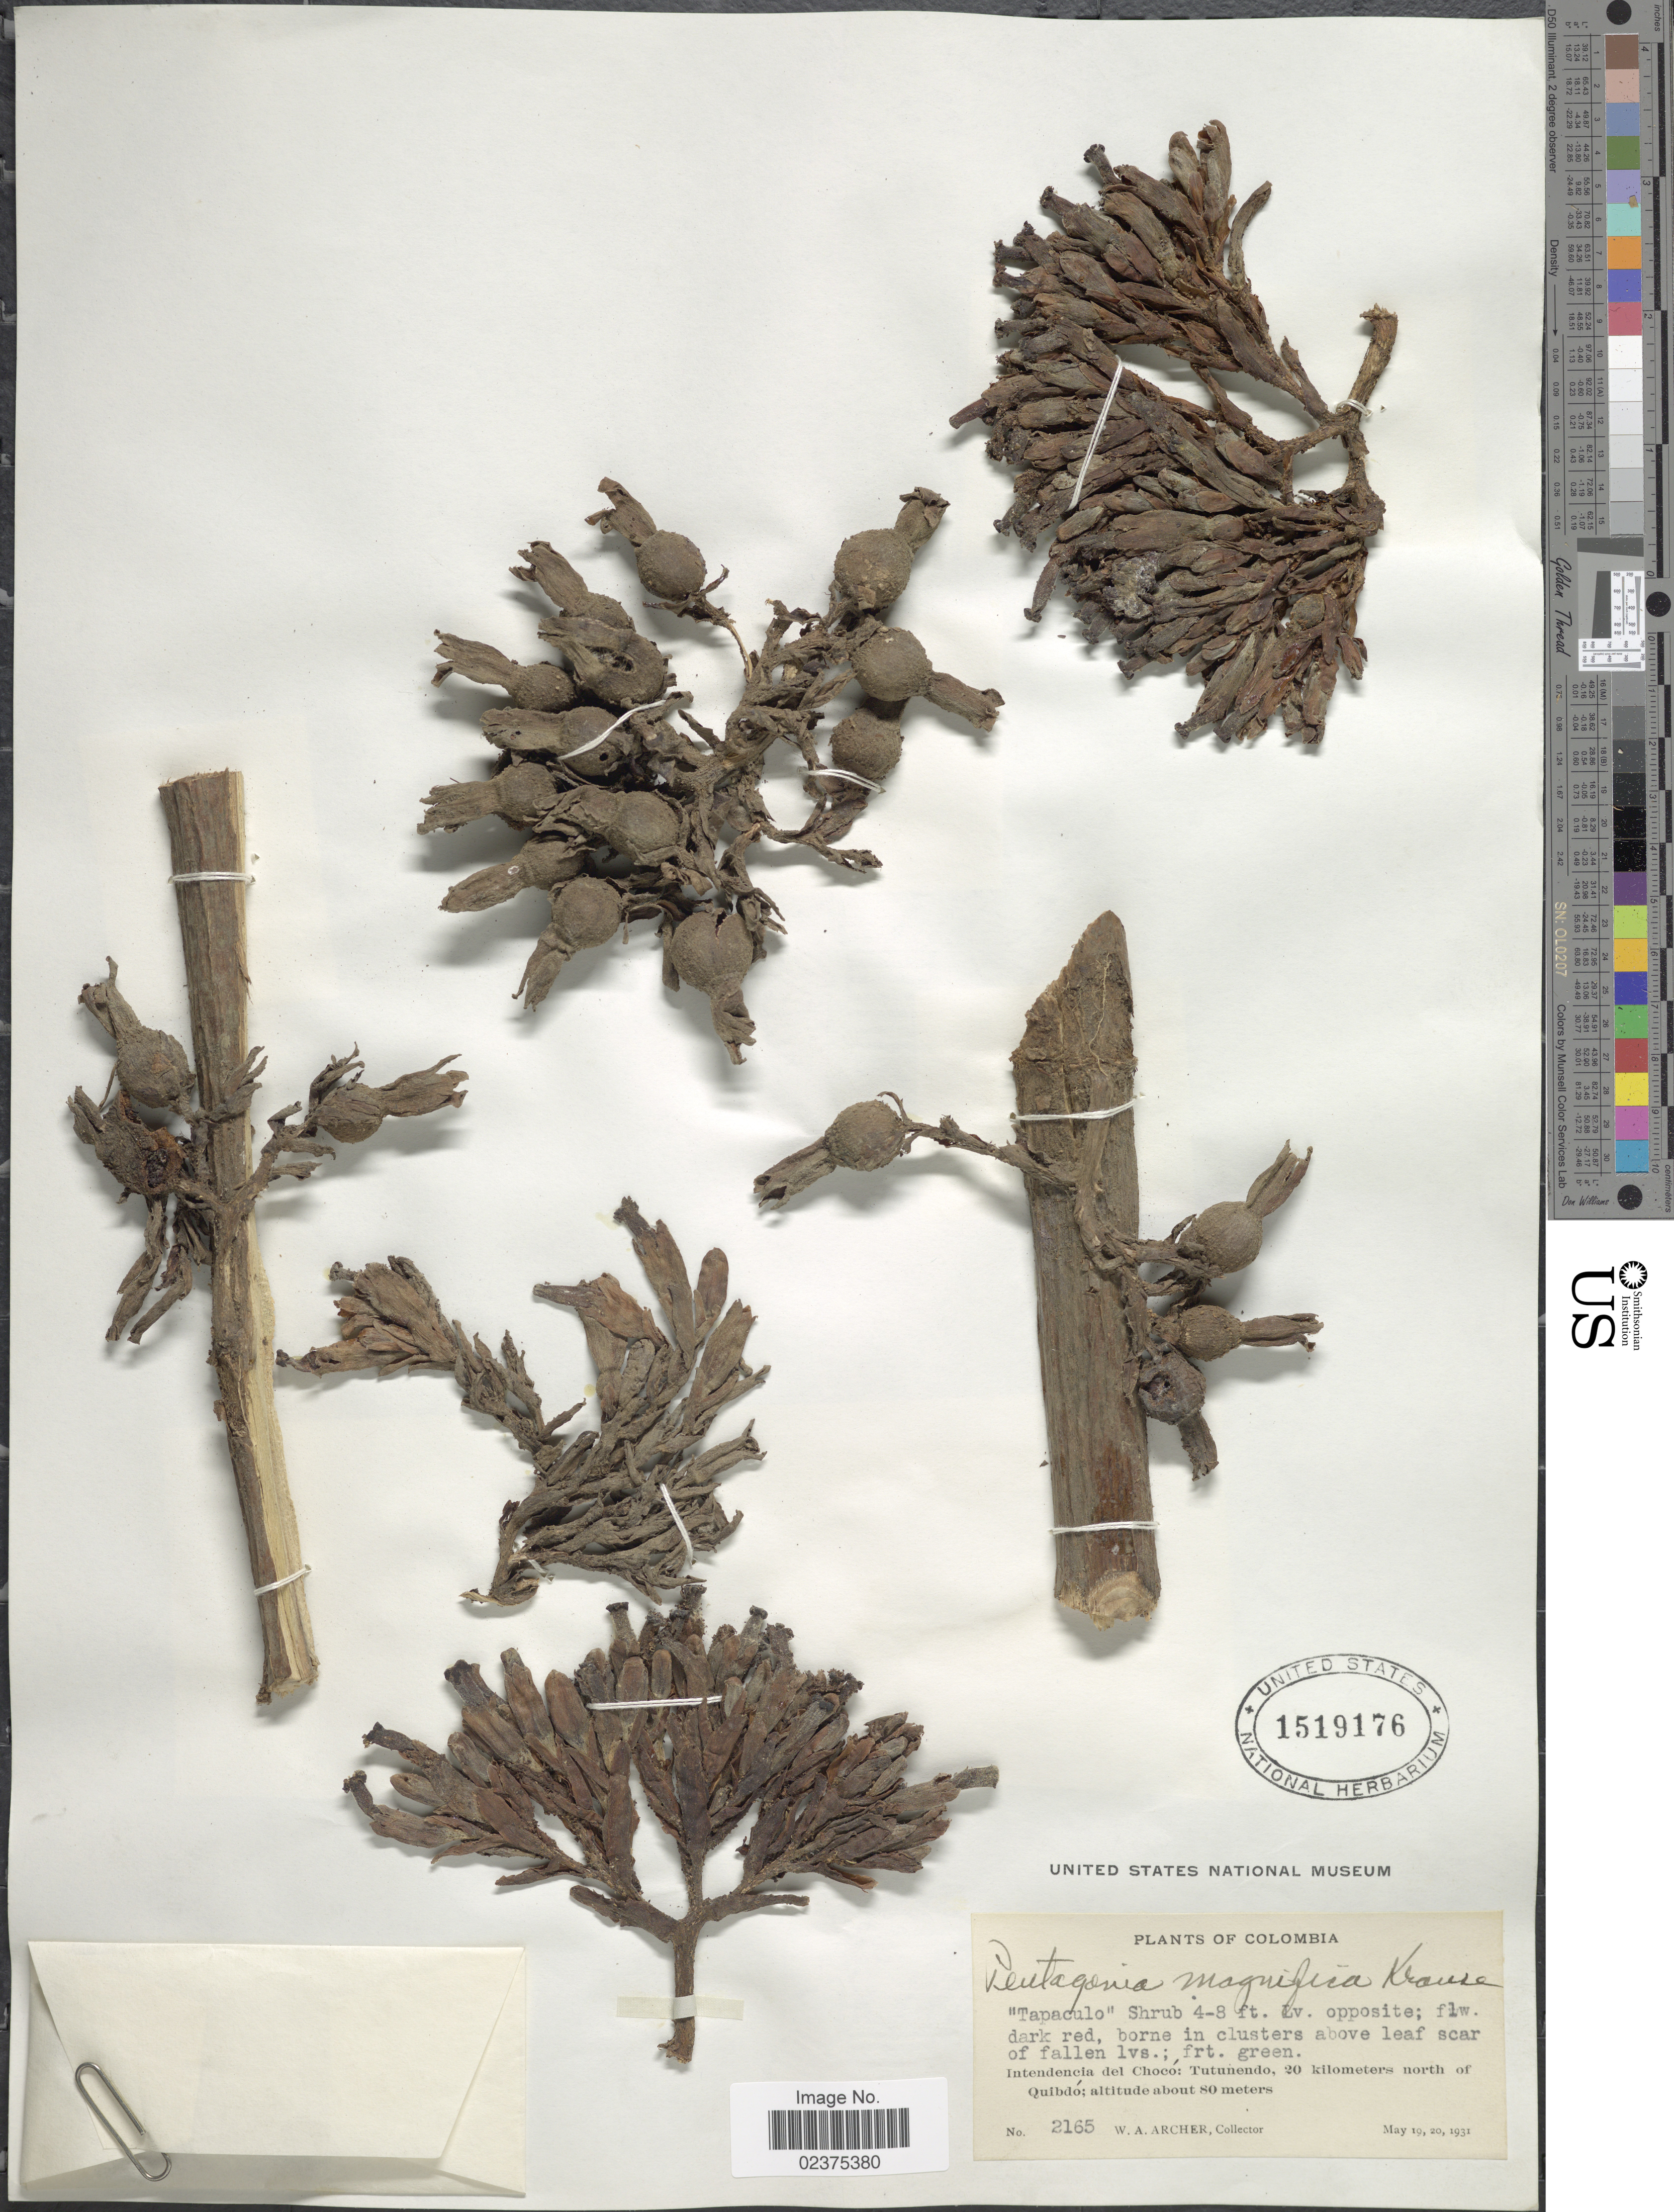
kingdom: Plantae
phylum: Tracheophyta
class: Magnoliopsida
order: Gentianales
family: Rubiaceae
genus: Pentagonia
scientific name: Pentagonia magnifica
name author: K. Krause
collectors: W. A. Archer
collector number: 2165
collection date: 1931-05-19/1931-05-20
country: Colombia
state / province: Chocó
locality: Intendencia del Choco: Tutunendo, 20 kilometers north of Quibdo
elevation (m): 80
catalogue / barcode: US 1519176